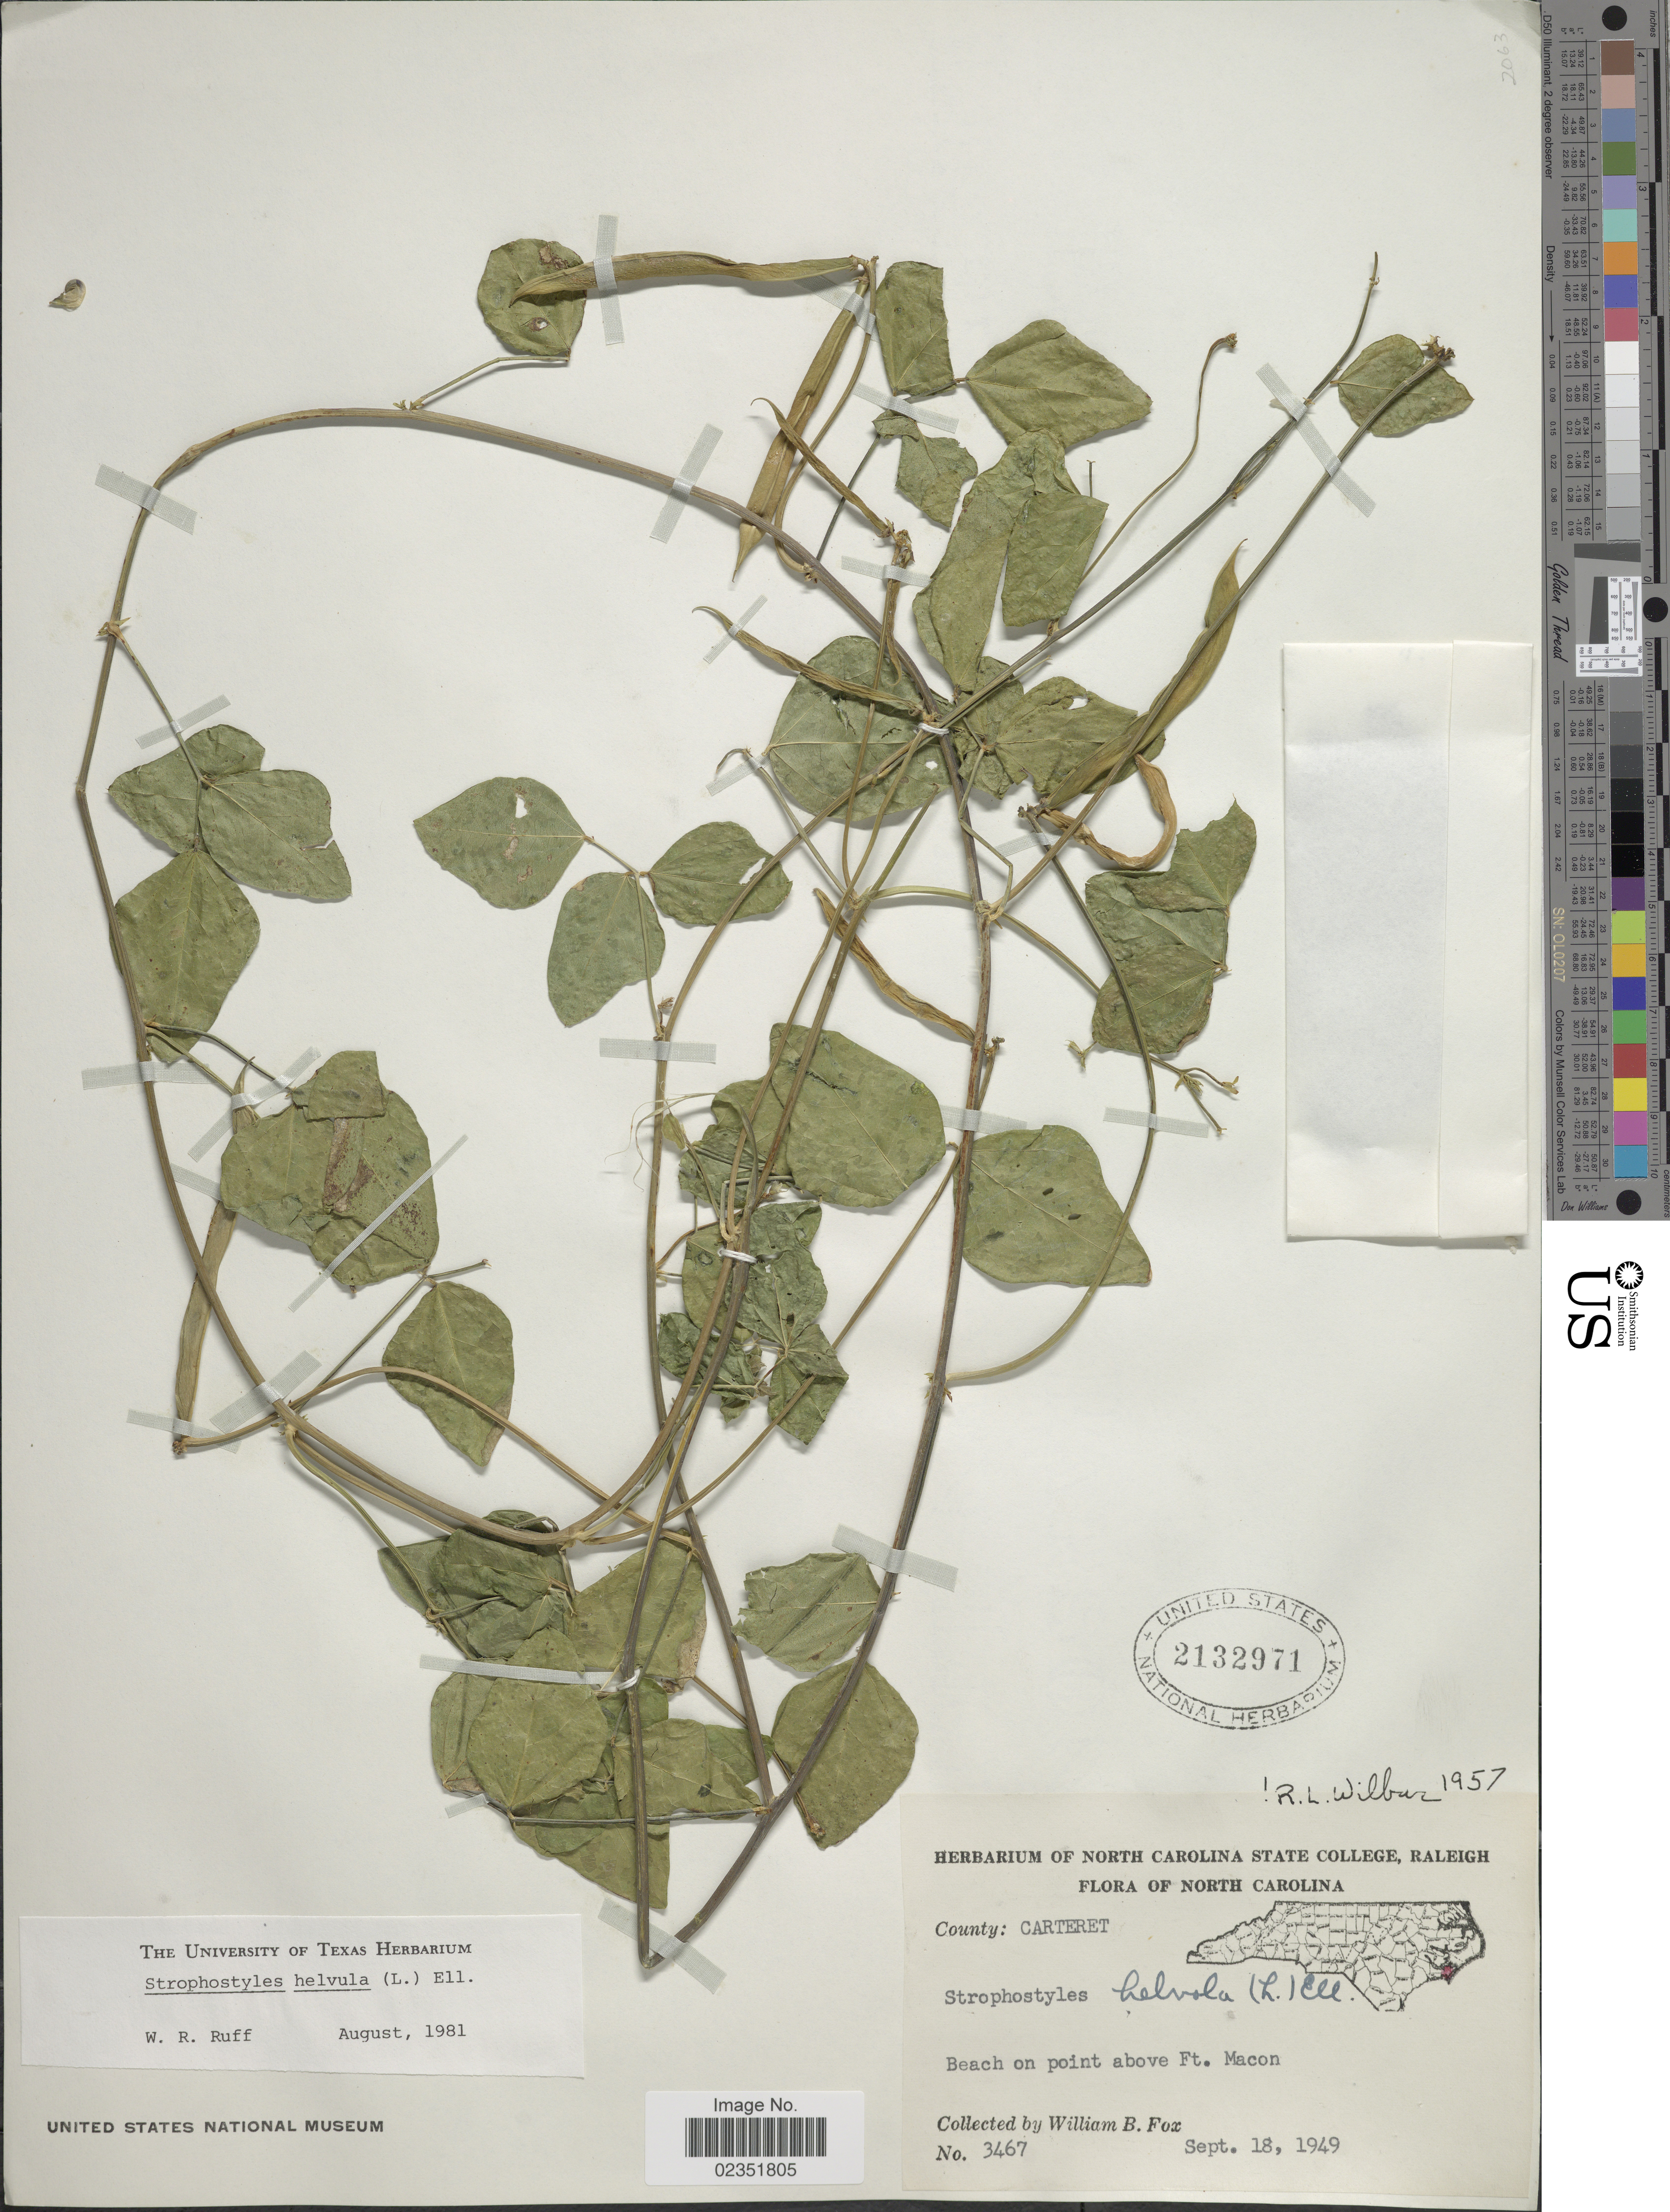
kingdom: Plantae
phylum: Tracheophyta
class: Magnoliopsida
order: Fabales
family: Fabaceae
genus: Strophostyles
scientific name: Strophostyles helvola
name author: (L.) Elliott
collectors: W. B. Fox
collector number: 3467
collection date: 1949-09-18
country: United States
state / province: North Carolina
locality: County: Carteret, Beach on point above Ft Macon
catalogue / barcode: US 2132971